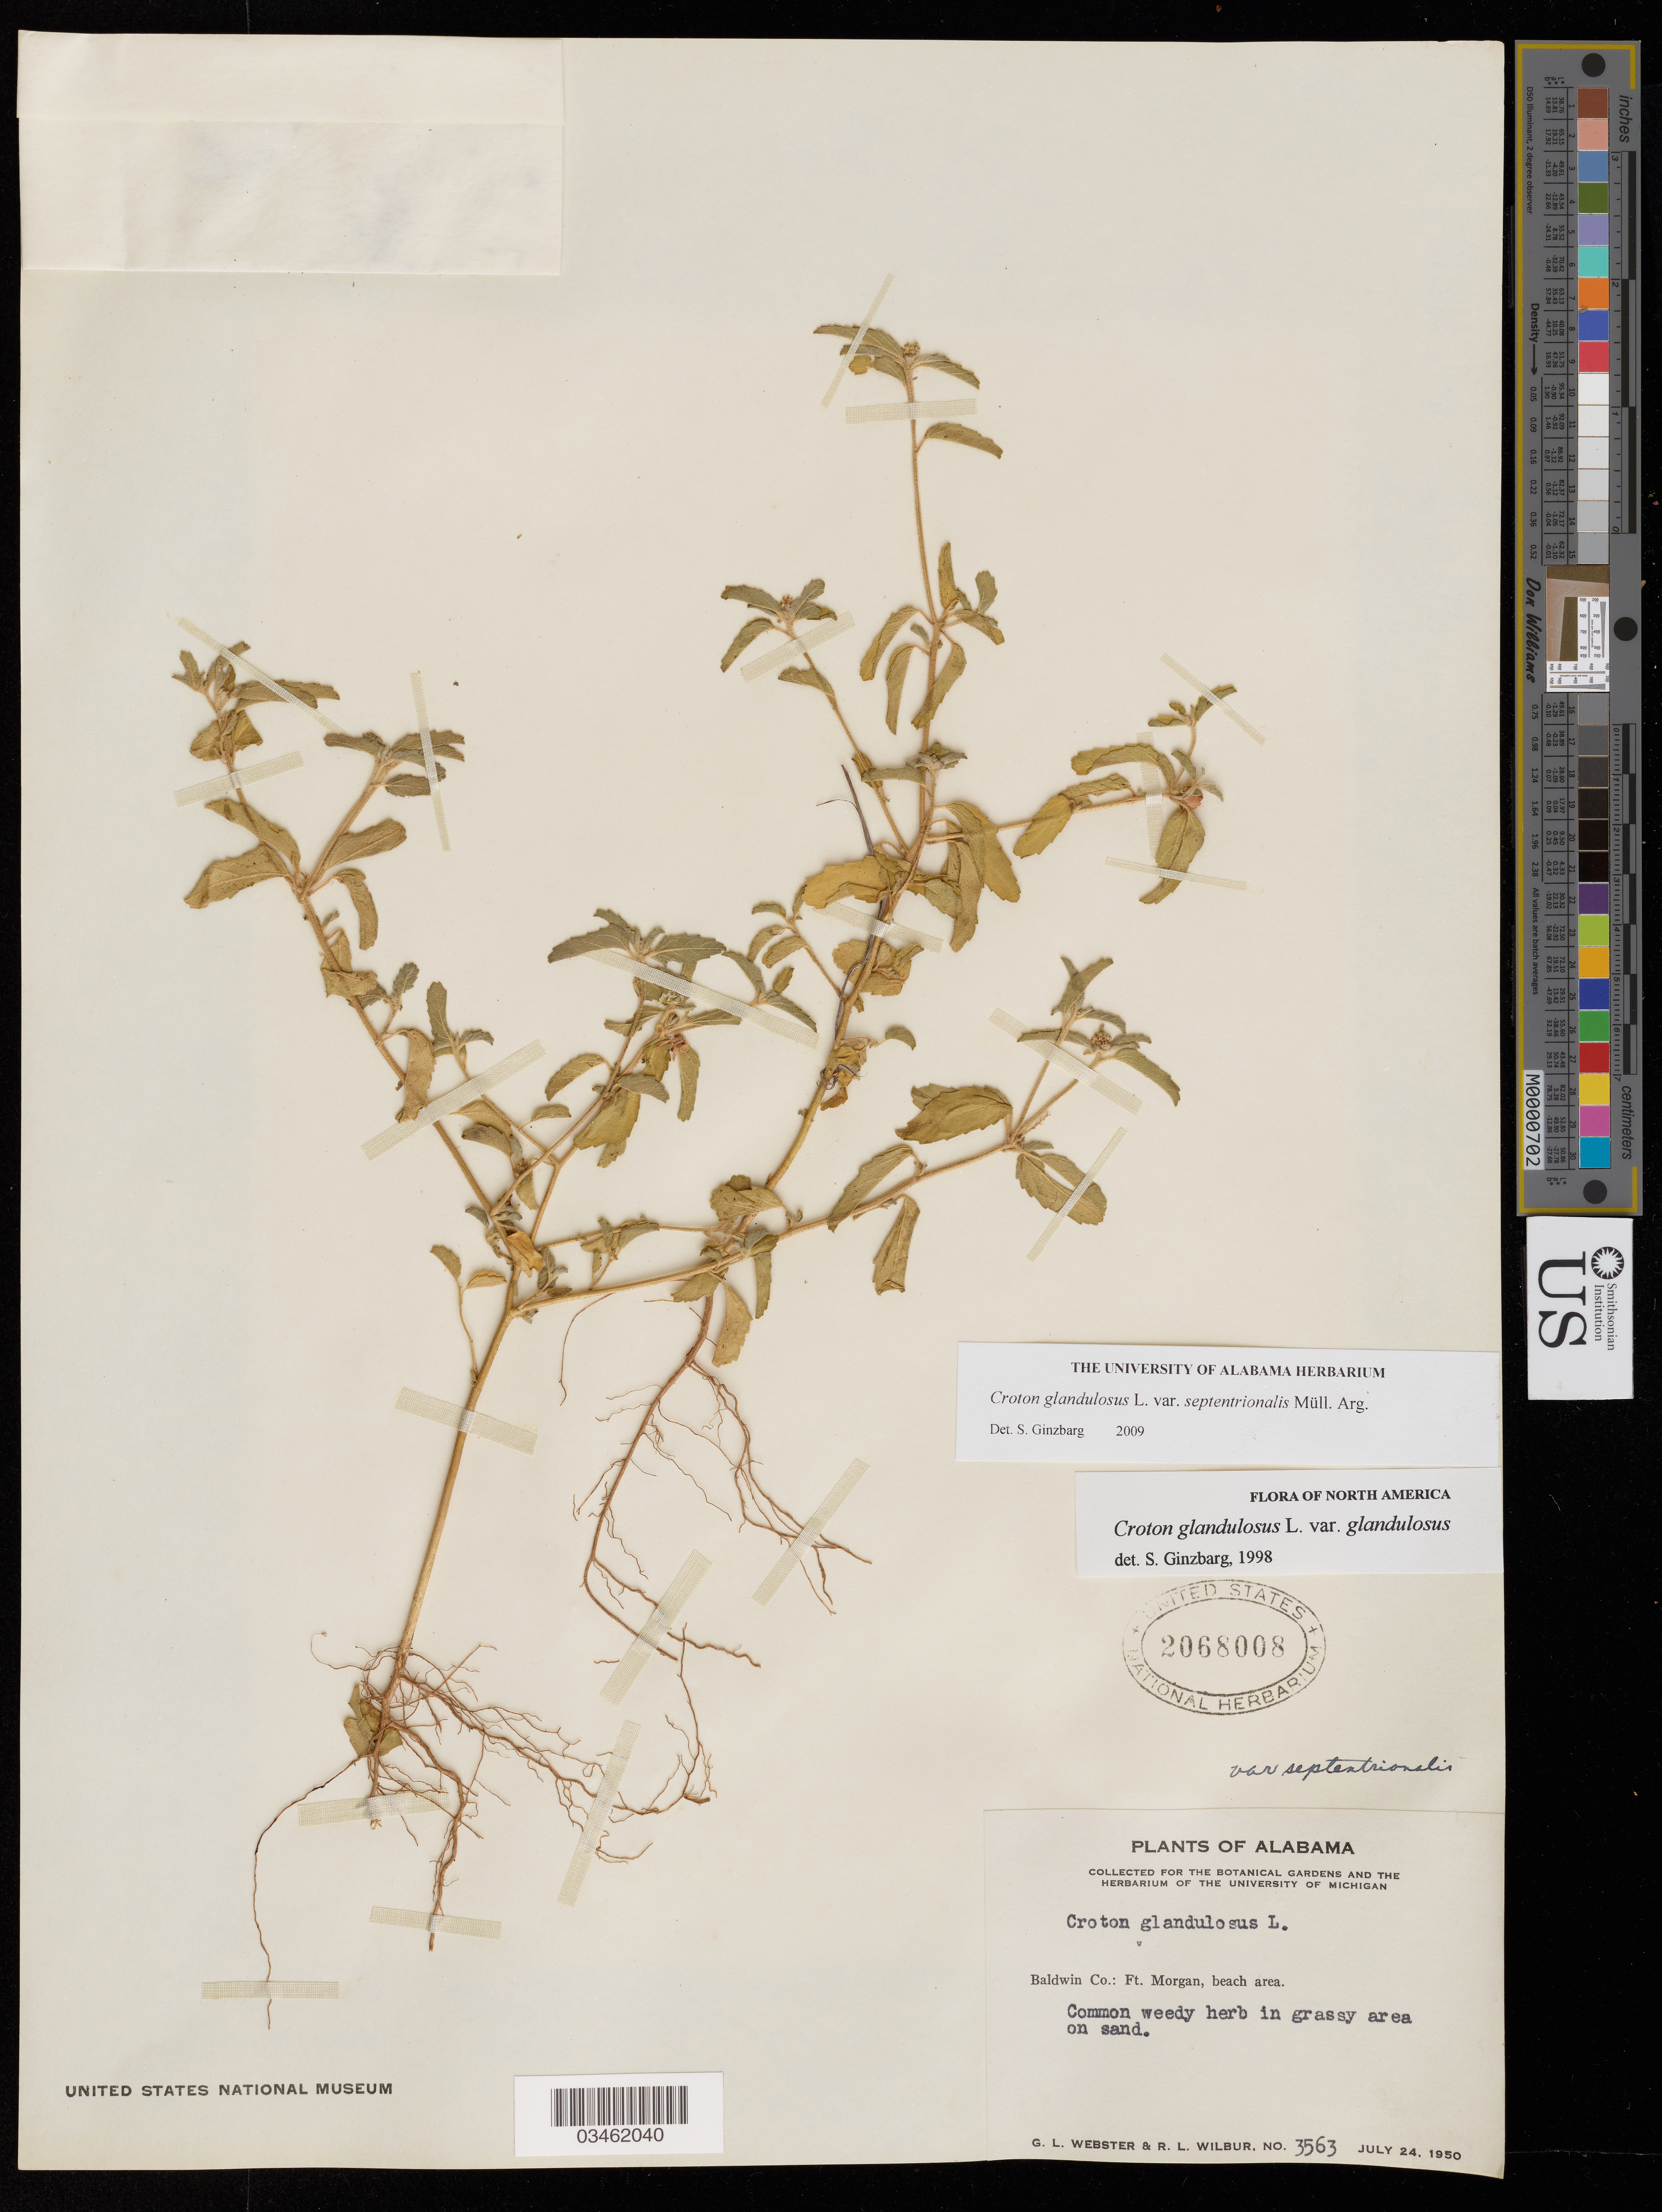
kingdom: Plantae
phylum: Tracheophyta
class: Magnoliopsida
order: Malpighiales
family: Euphorbiaceae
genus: Croton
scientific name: Croton glandulosus var. septentrionalis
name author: Müll. Arg.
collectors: G. L. Webster & R. L. Wilbur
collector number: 3563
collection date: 1950-07-24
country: United States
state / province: Alabama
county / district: Baldwin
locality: Baldwin Co.: Ft. Morgan, beach area.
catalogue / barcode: US 2068008